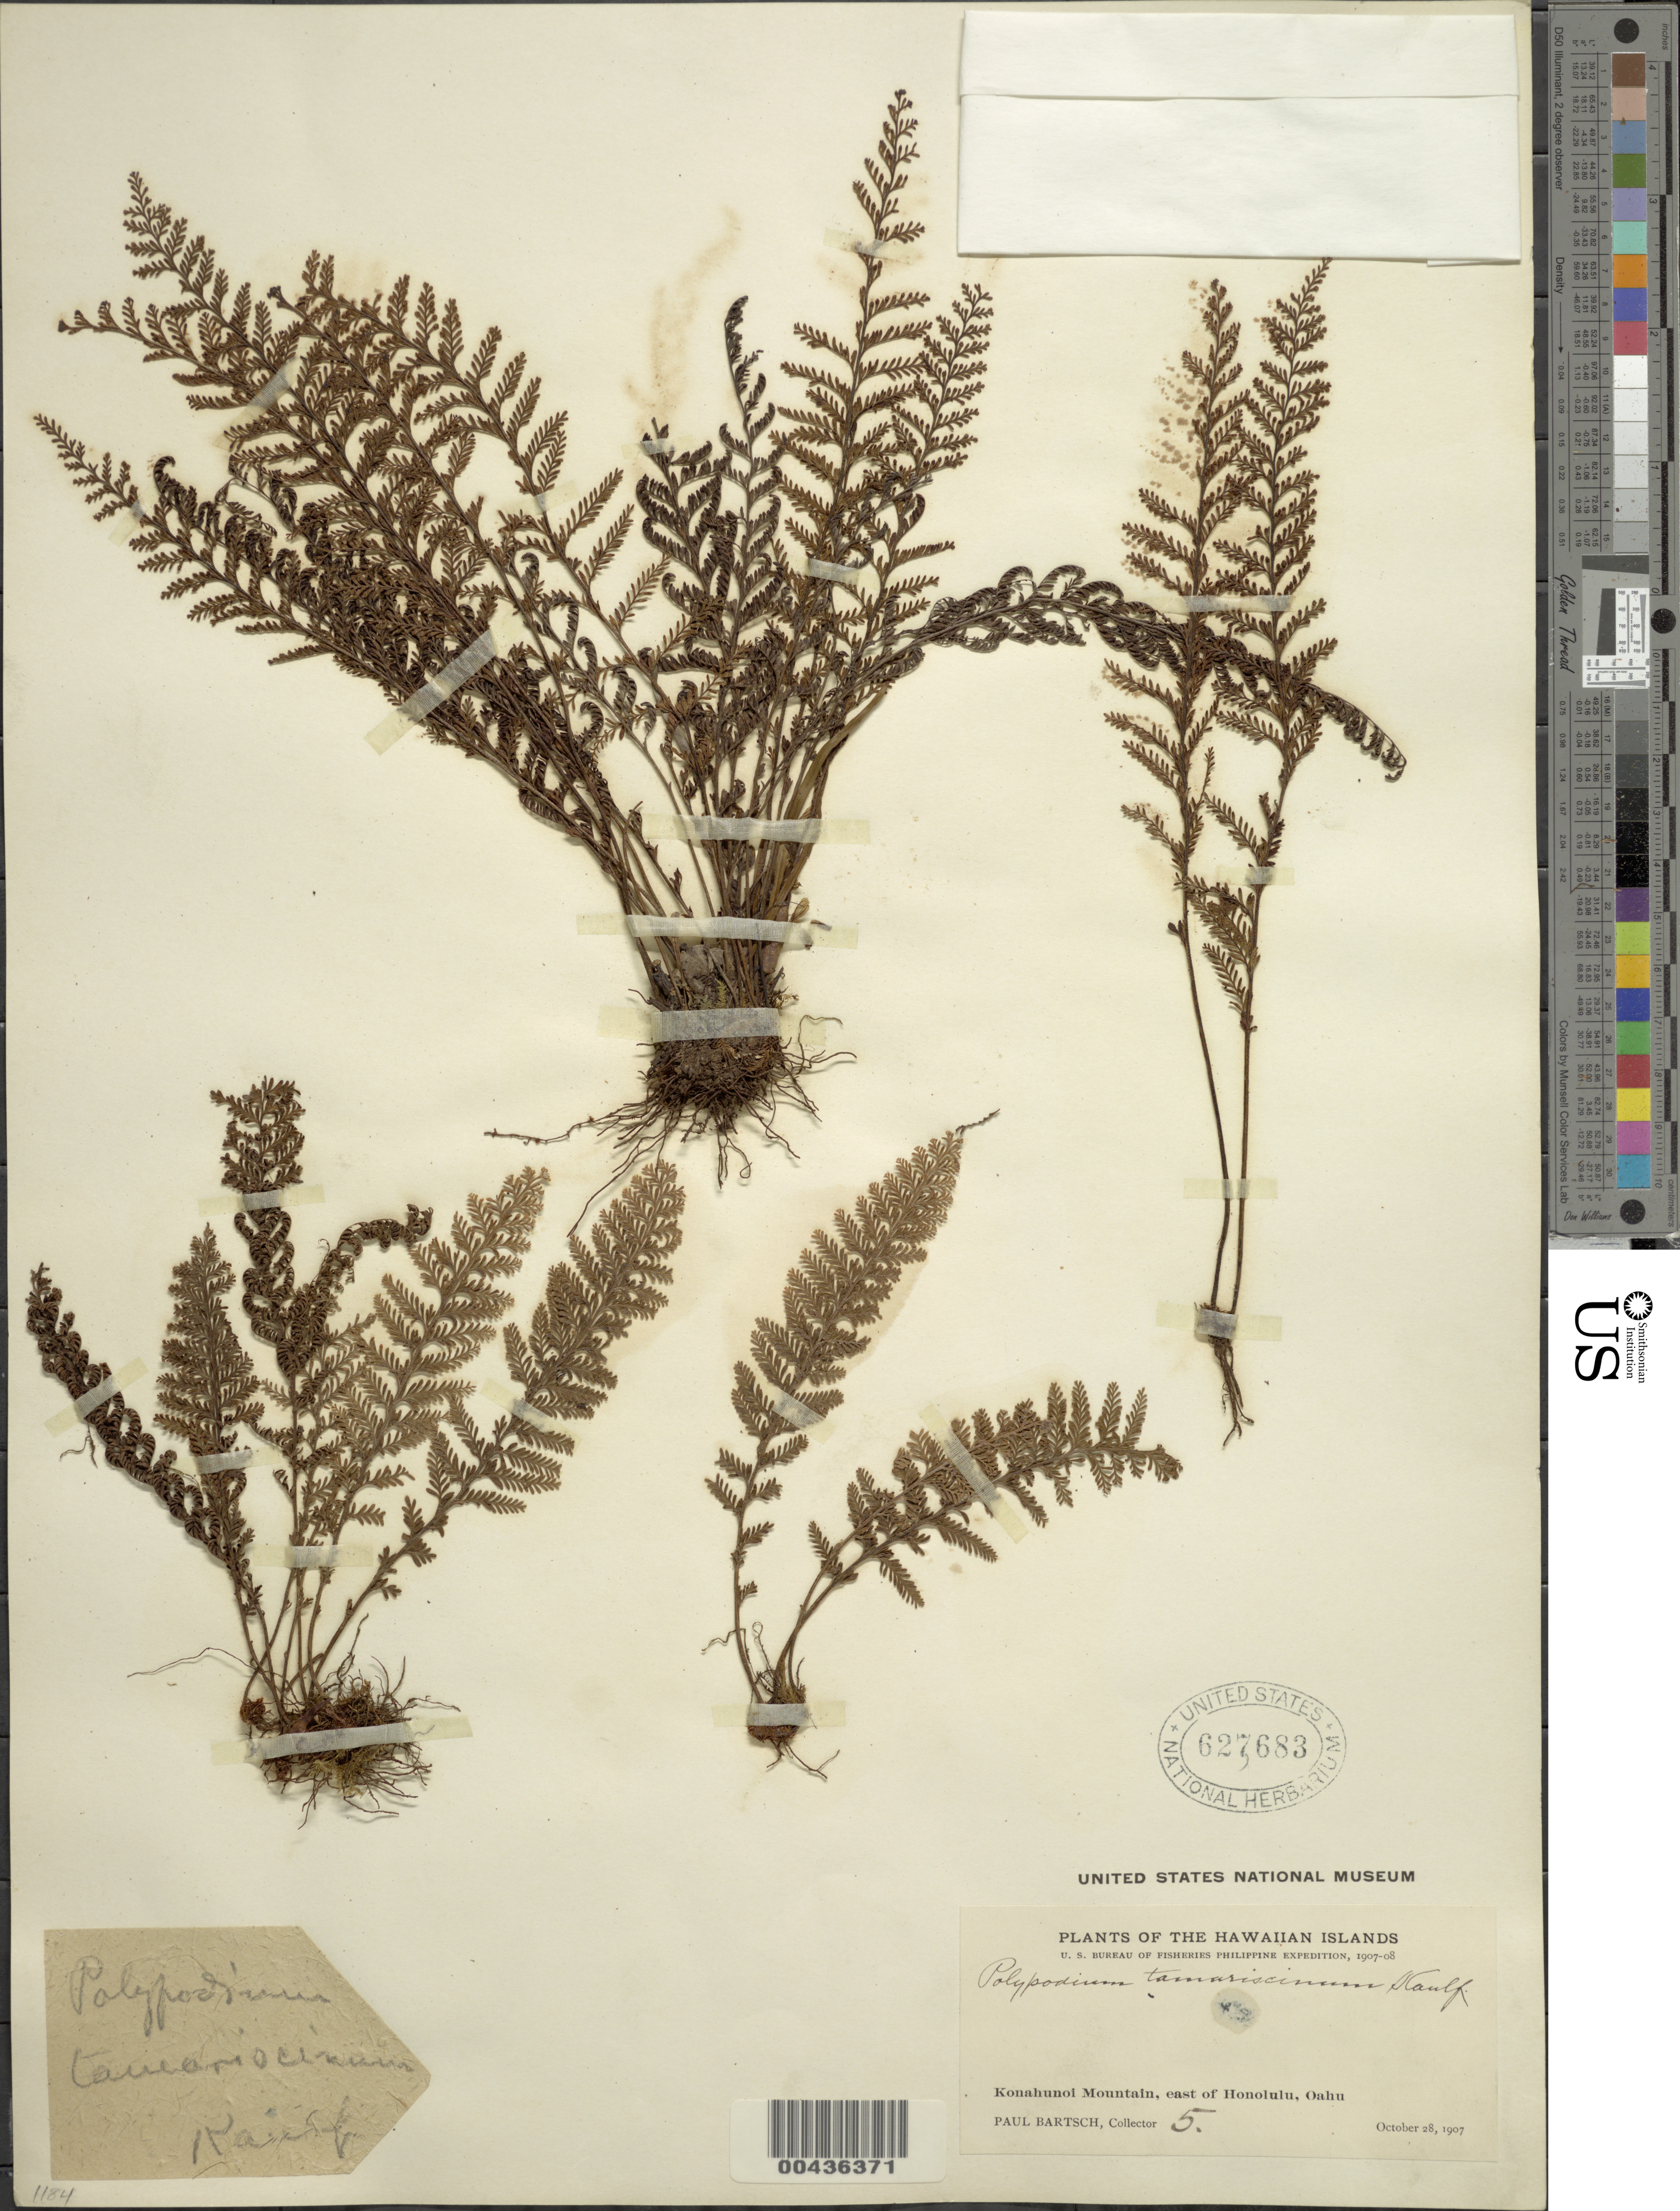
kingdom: Plantae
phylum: Tracheophyta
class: Polypodiopsida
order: Polypodiales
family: Polypodiaceae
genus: Adenophorus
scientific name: Adenophorus tamariscinus var. tamariscinus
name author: Hook. & Grev.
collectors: P. Bartsch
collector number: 5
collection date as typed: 28 Oct 1907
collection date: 1907-10-28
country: United States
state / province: Hawaii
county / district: Honolulu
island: Oahu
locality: Konahunoi Mountain, E of Honolulu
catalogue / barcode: US 627683